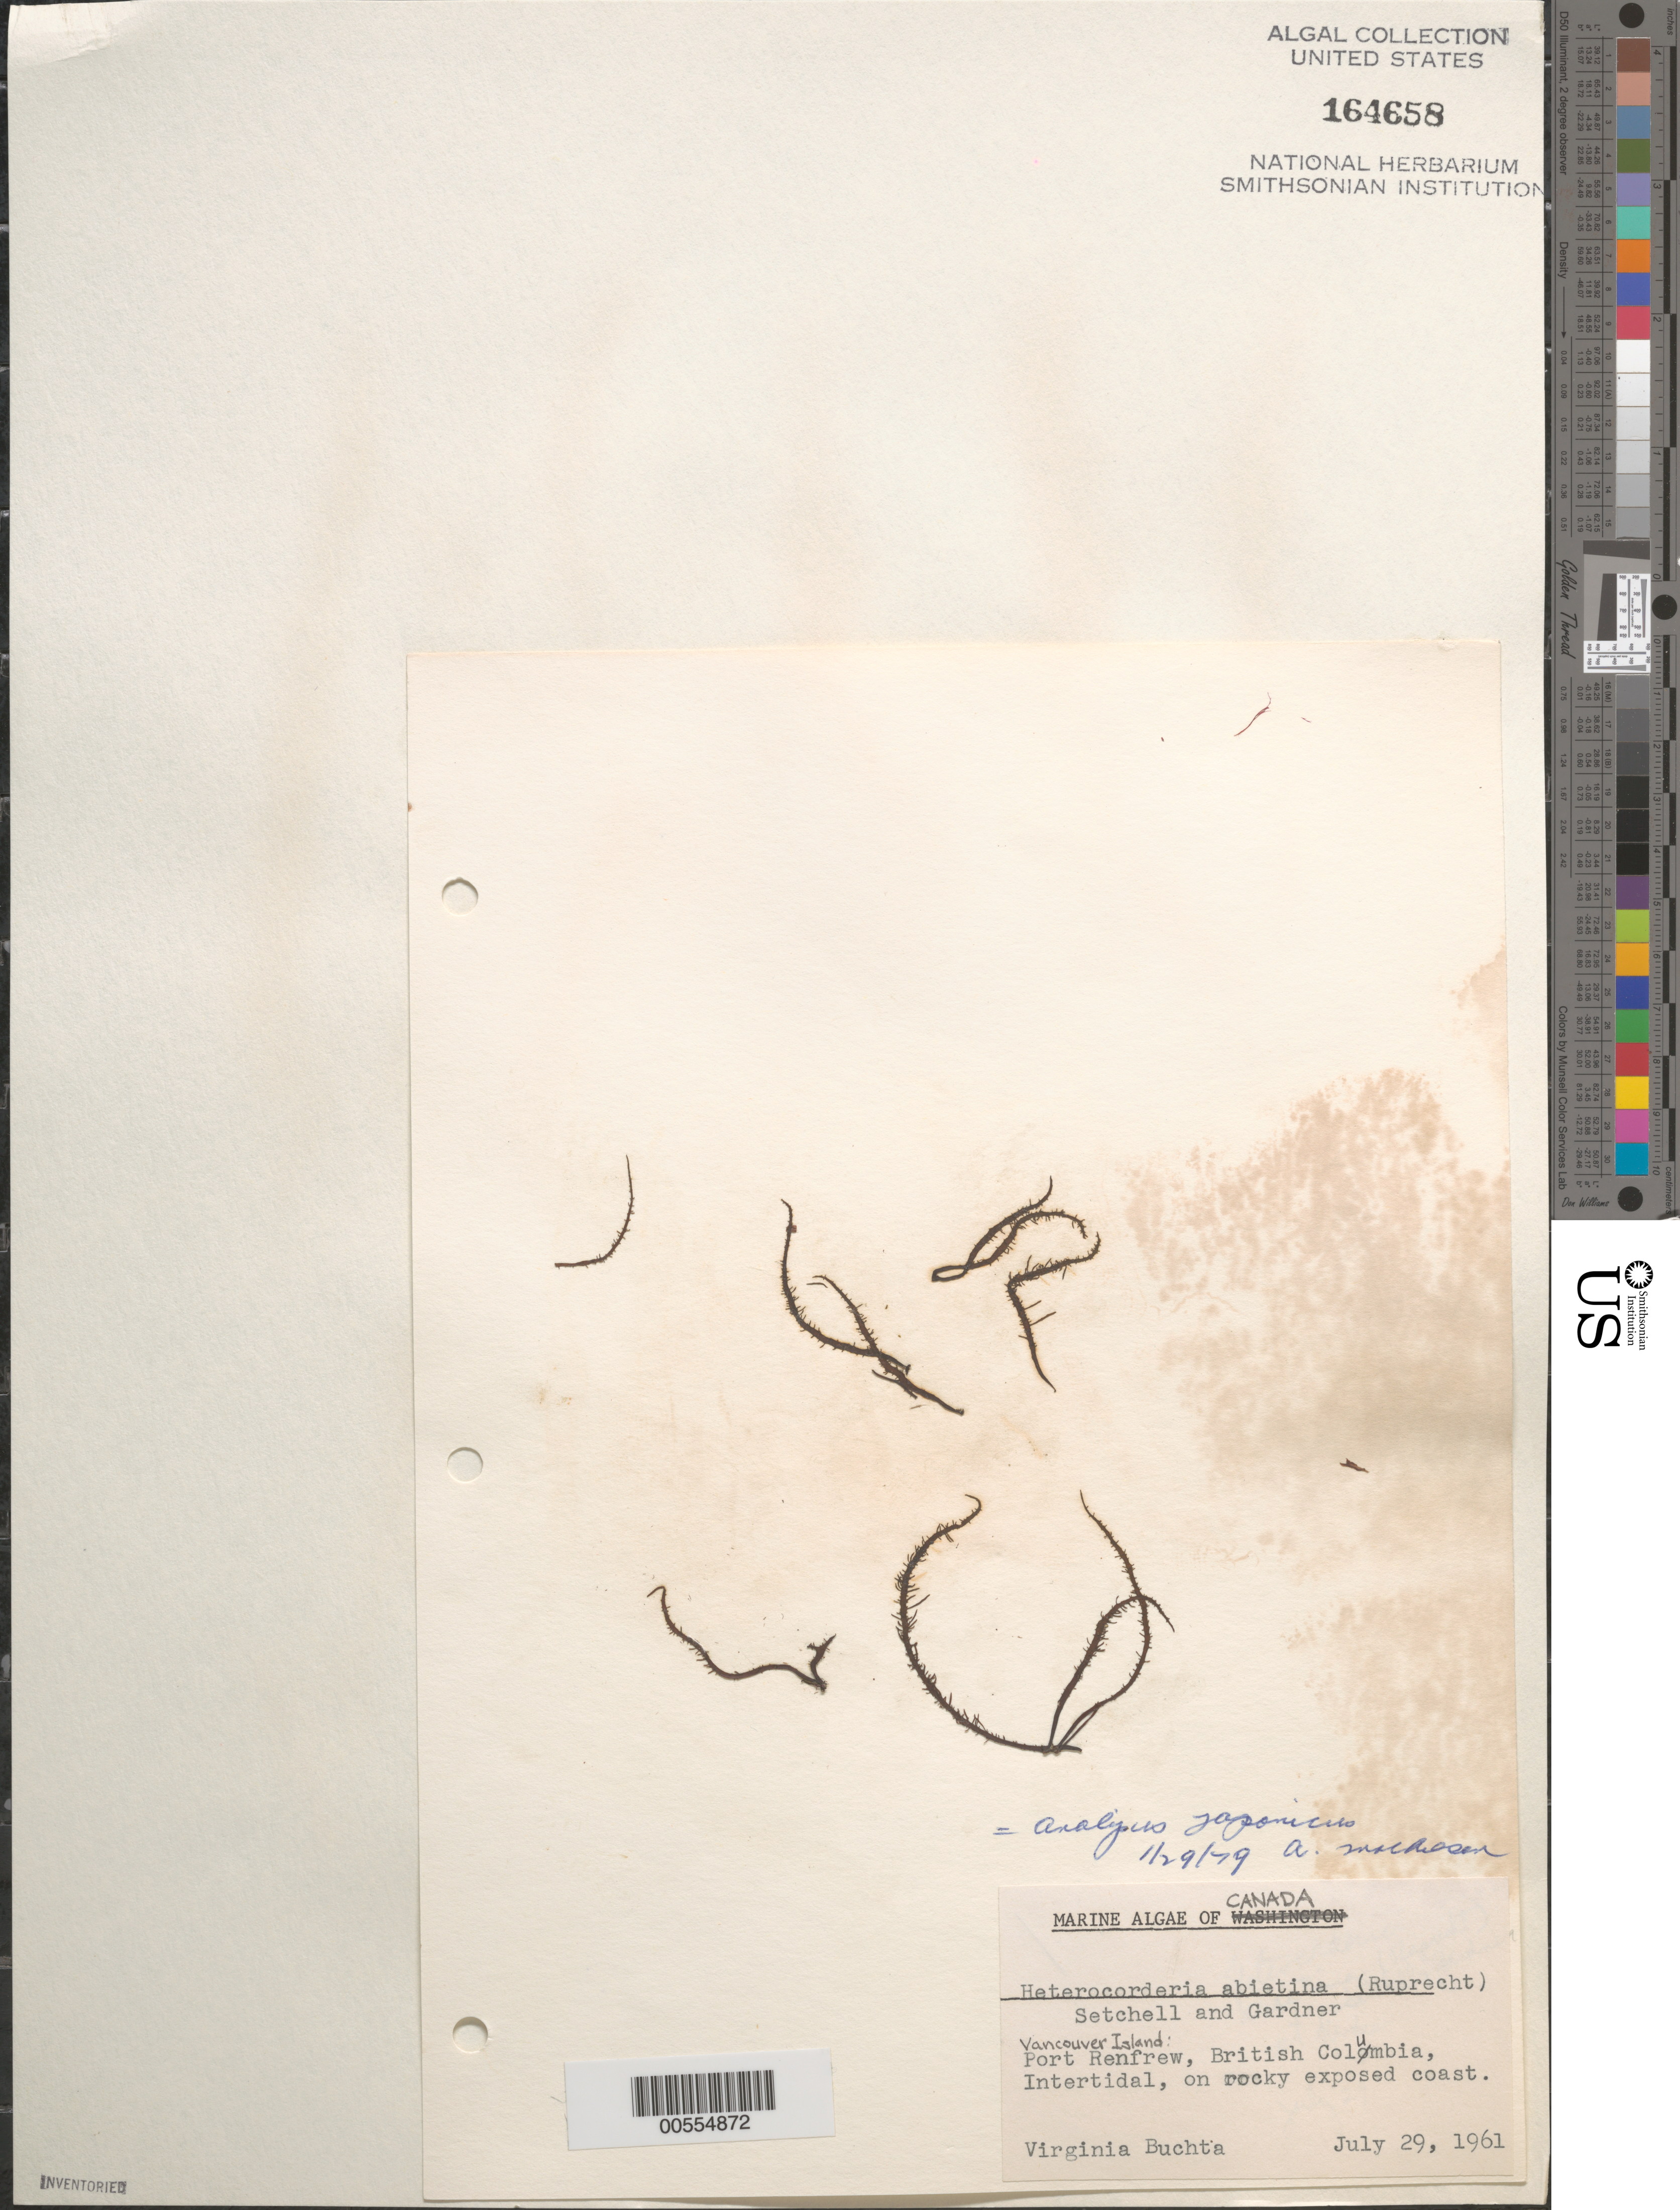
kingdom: Chromista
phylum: Ochrophyta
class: Phaeophyceae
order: Ectocarpales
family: Chordariaceae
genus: Analipus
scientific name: Analipus japonicus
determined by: Mathieson, A. C.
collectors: V. Buchta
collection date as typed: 29 Jul 1961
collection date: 1961-07-29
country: Canada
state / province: British Columbia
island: Vancouver Island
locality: Port Renfrew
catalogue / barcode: US 164658